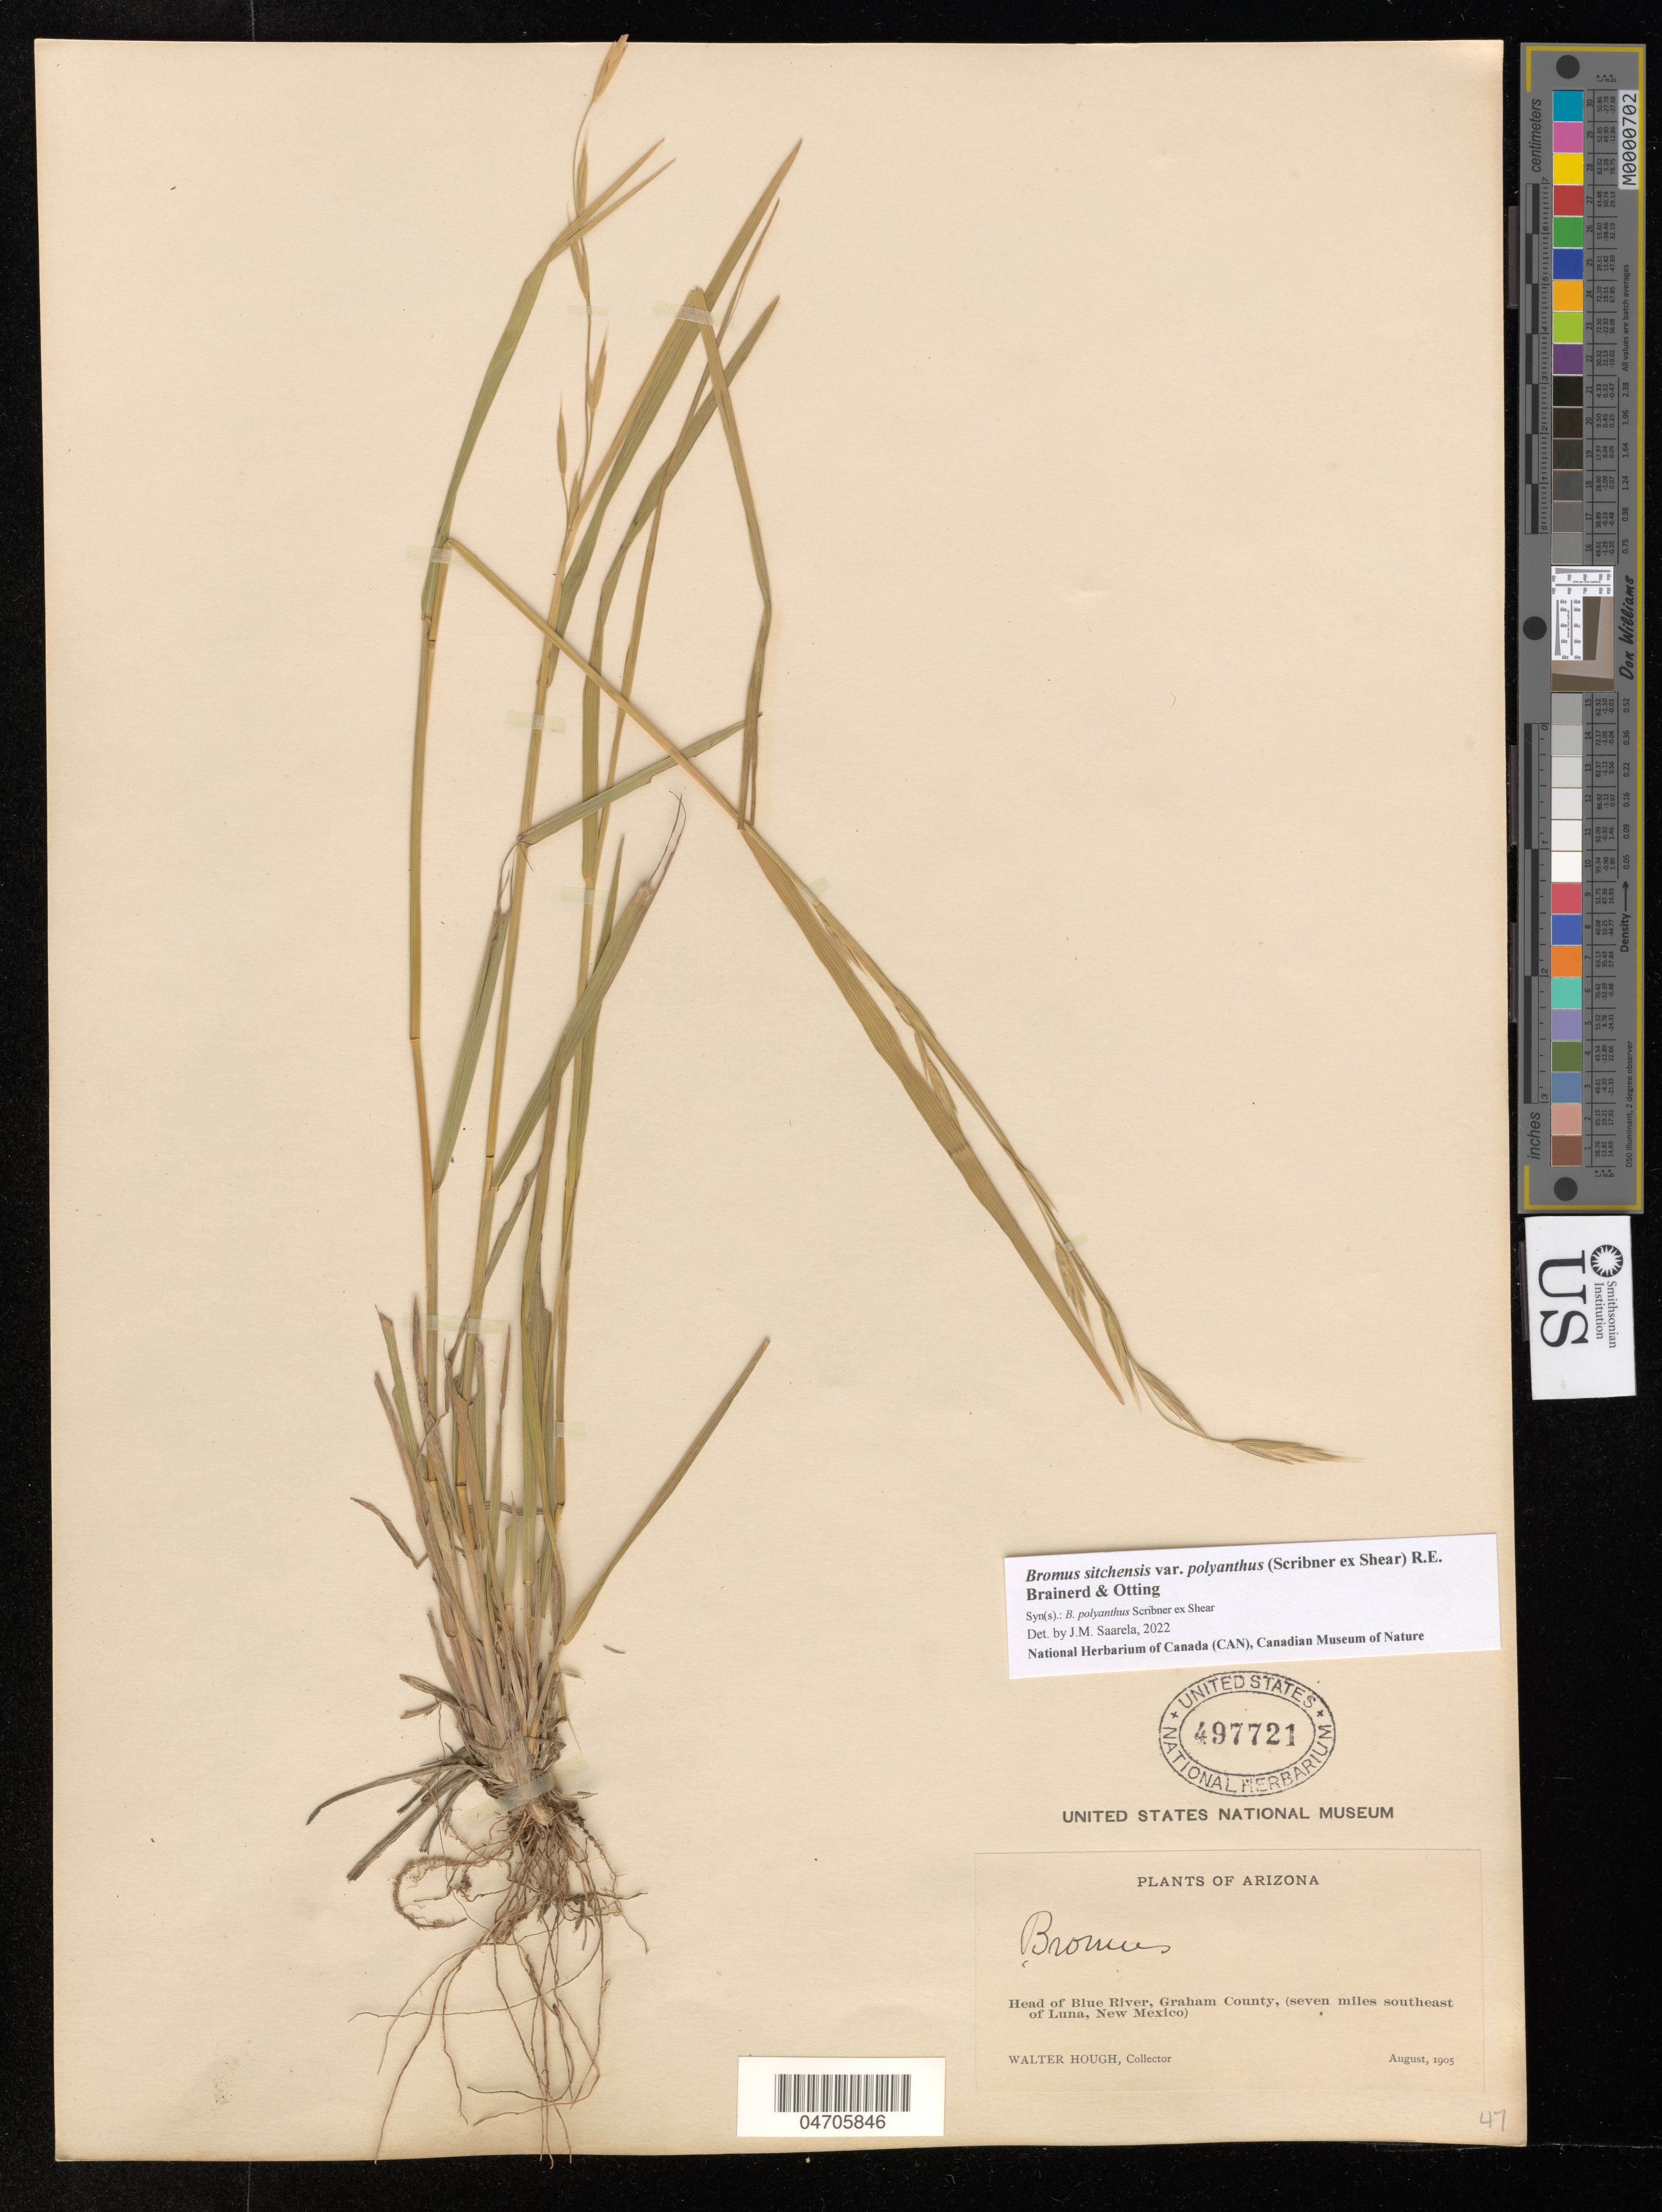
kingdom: Plantae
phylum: Tracheophyta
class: Liliopsida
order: Poales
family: Poaceae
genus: Bromus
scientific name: Bromus sitchensis var. polyanthus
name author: (Scribn. ex Shear) R.E. Brainerd & Otting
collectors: W. Hough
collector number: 47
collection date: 1905-08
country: United States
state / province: Arizona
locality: Head of Blue River, Graham County, (seven miles southeast of Luna, New Mexico).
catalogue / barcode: US 497721